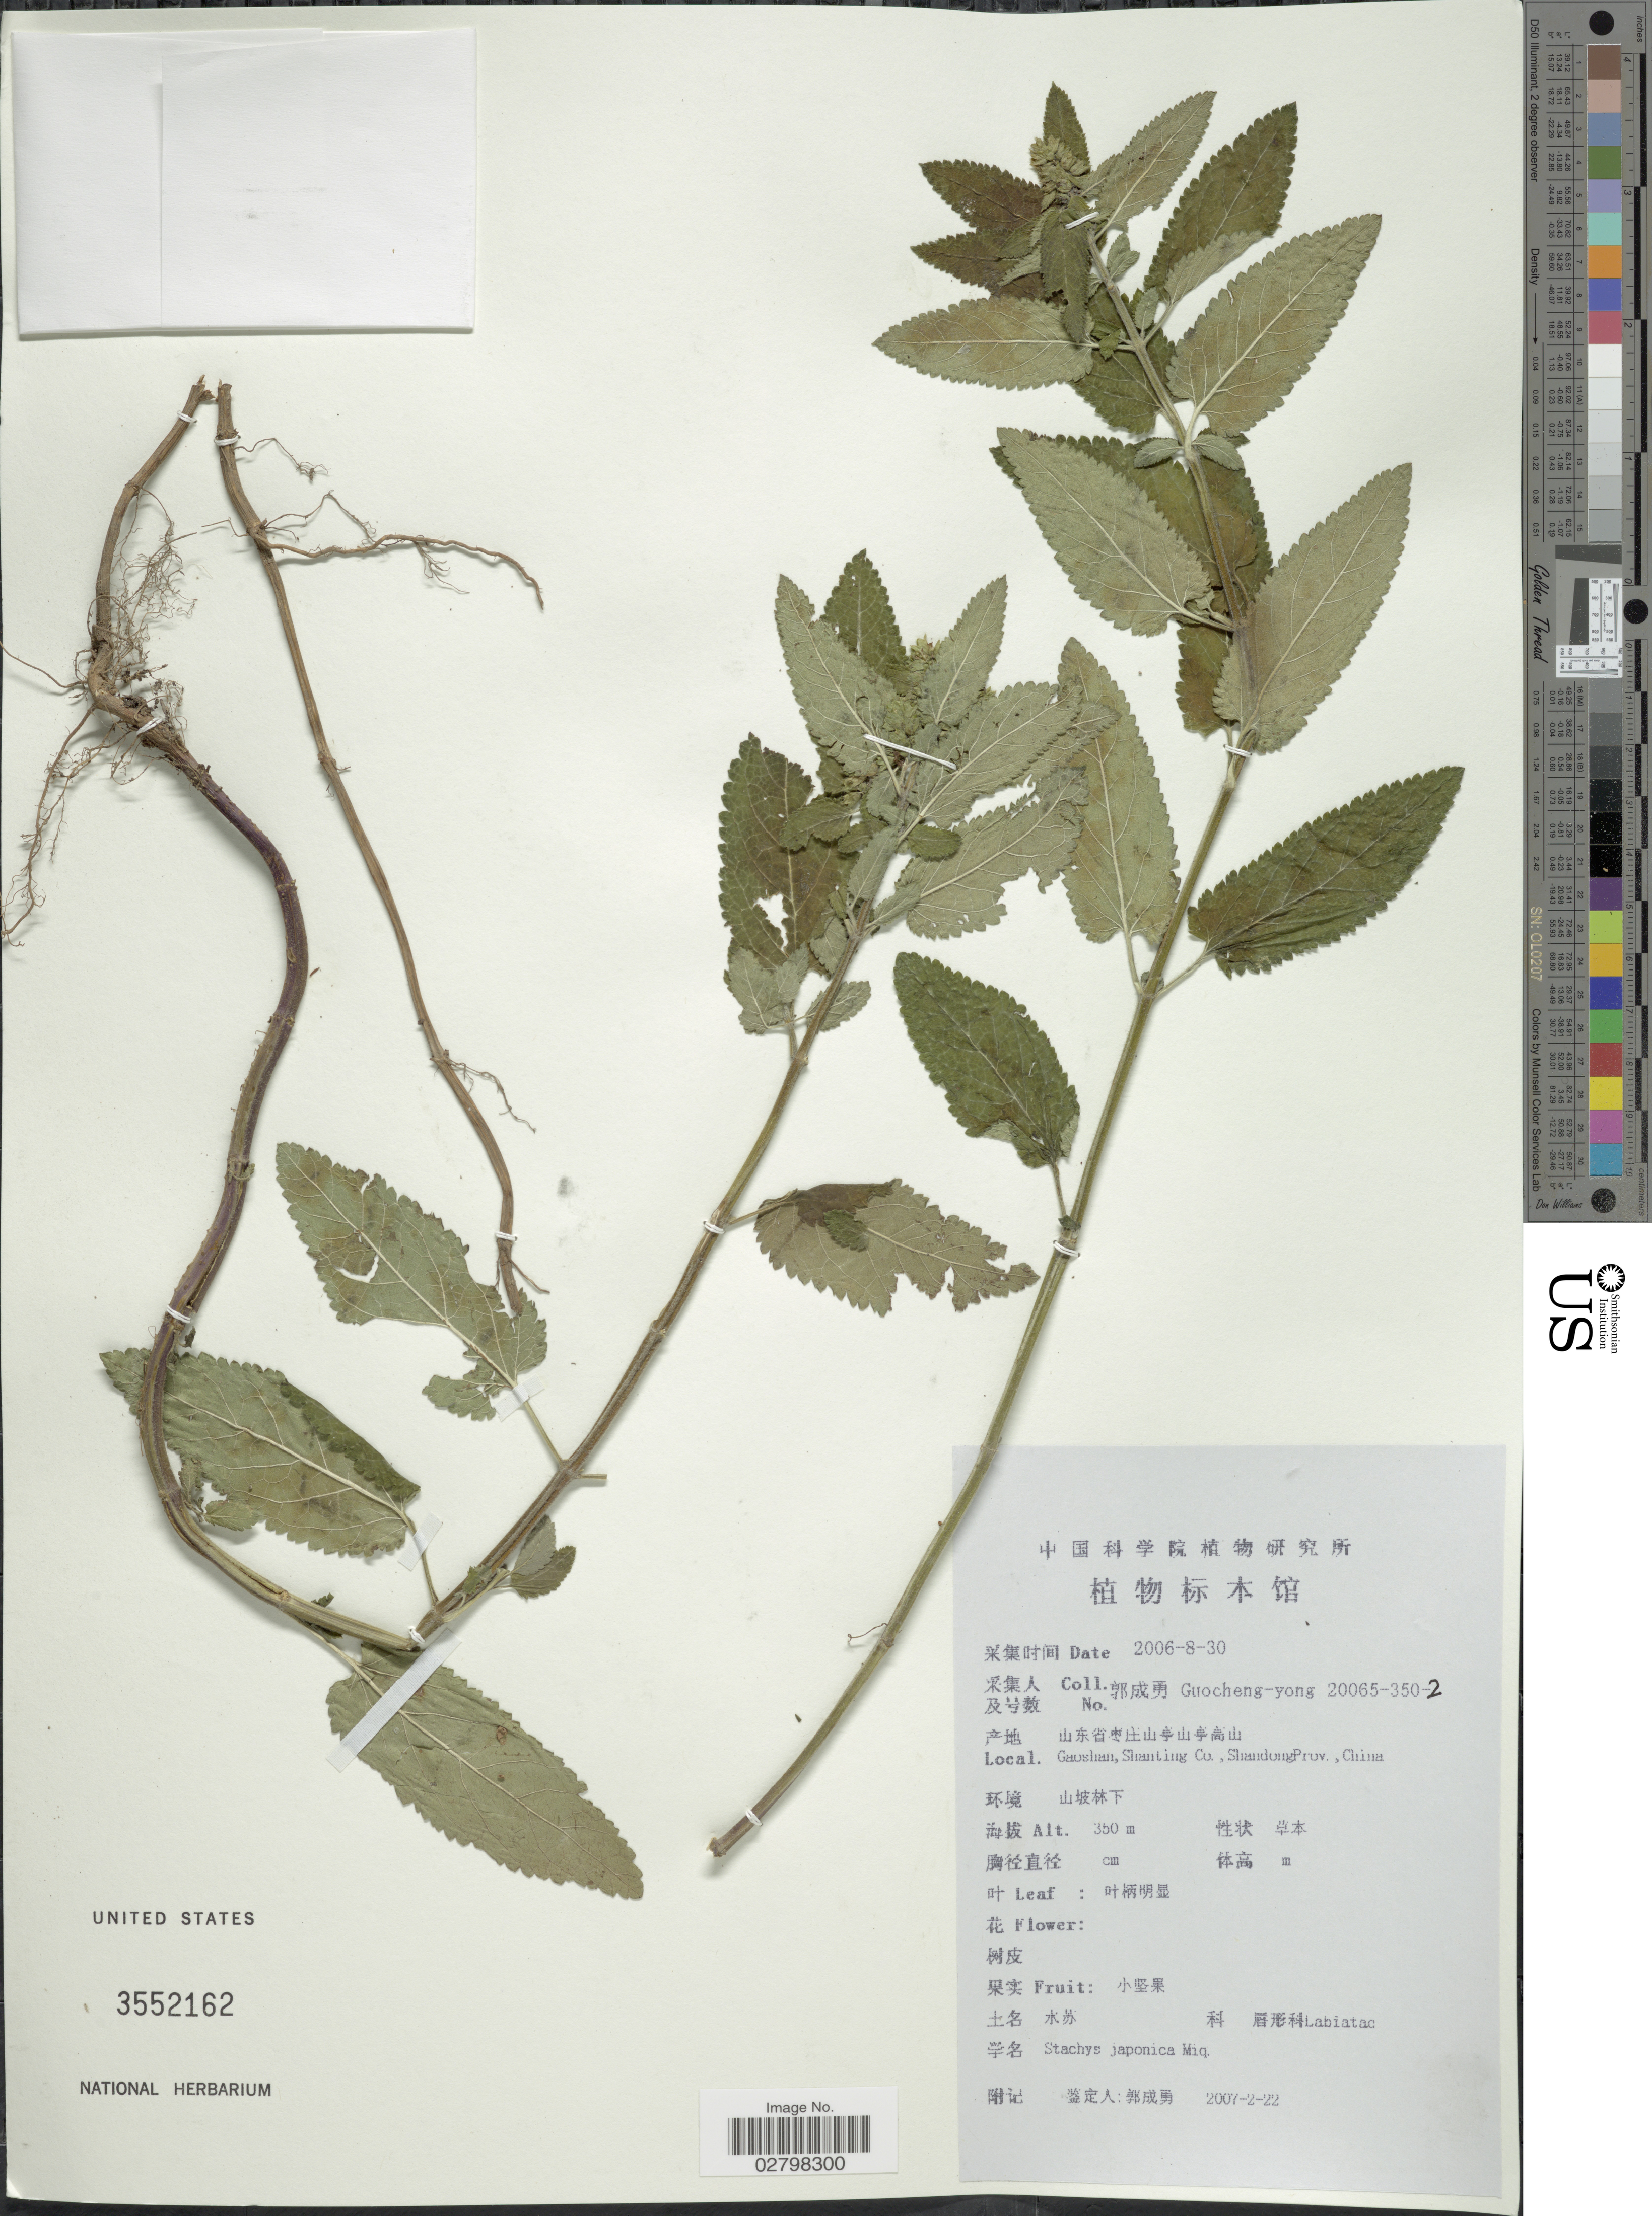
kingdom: Plantae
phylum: Tracheophyta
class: Magnoliopsida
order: Lamiales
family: Lamiaceae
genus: Stachys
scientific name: Stachys japonica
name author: Miq.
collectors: Guo cheng-yong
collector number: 20065-350-2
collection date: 2006-08-30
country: China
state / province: Shandong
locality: Gaoshan, Shanting Co.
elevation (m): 350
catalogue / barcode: US 3552162